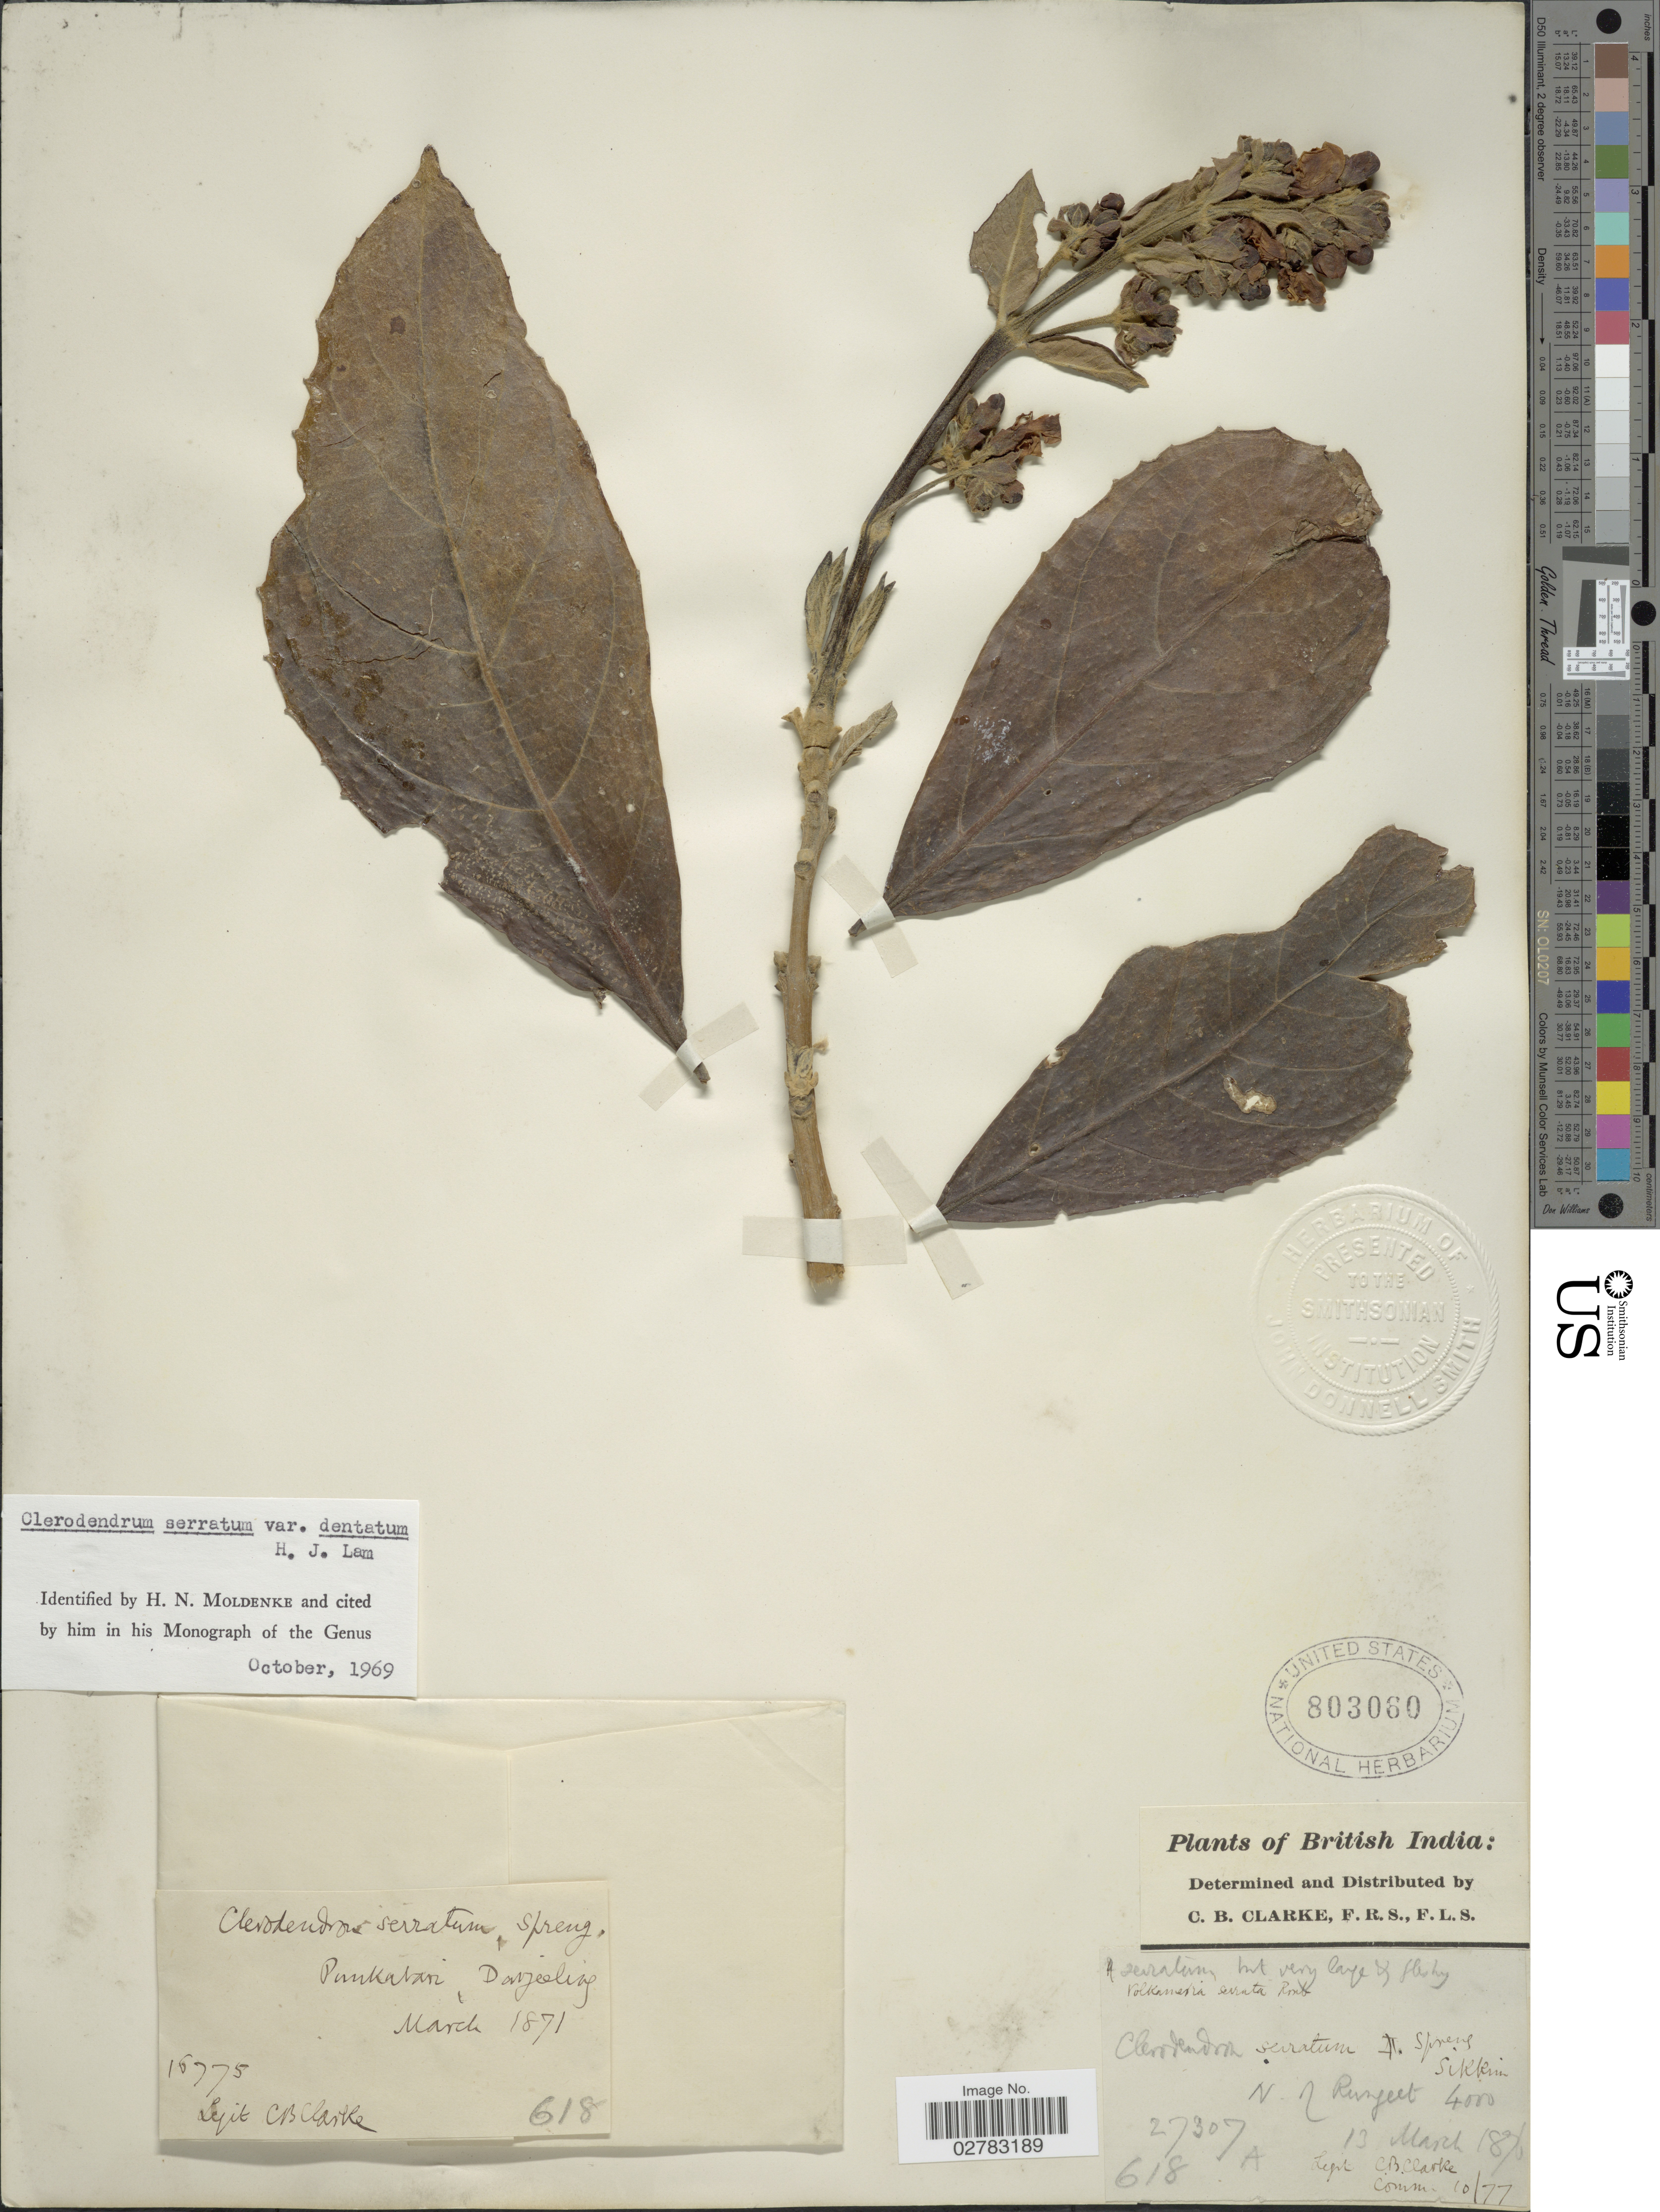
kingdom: Plantae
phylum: Tracheophyta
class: Magnoliopsida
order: Lamiales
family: Lamiaceae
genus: Clerodendrum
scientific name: Clerodendrum serratum var. dentatum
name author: H.J. Lam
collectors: C. B. Clarke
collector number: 16775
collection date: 1871-03-13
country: India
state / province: Sikkim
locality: British India. N. of Rungeet, Sikkim. Pankabari, Darjeeling.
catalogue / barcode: US 803060